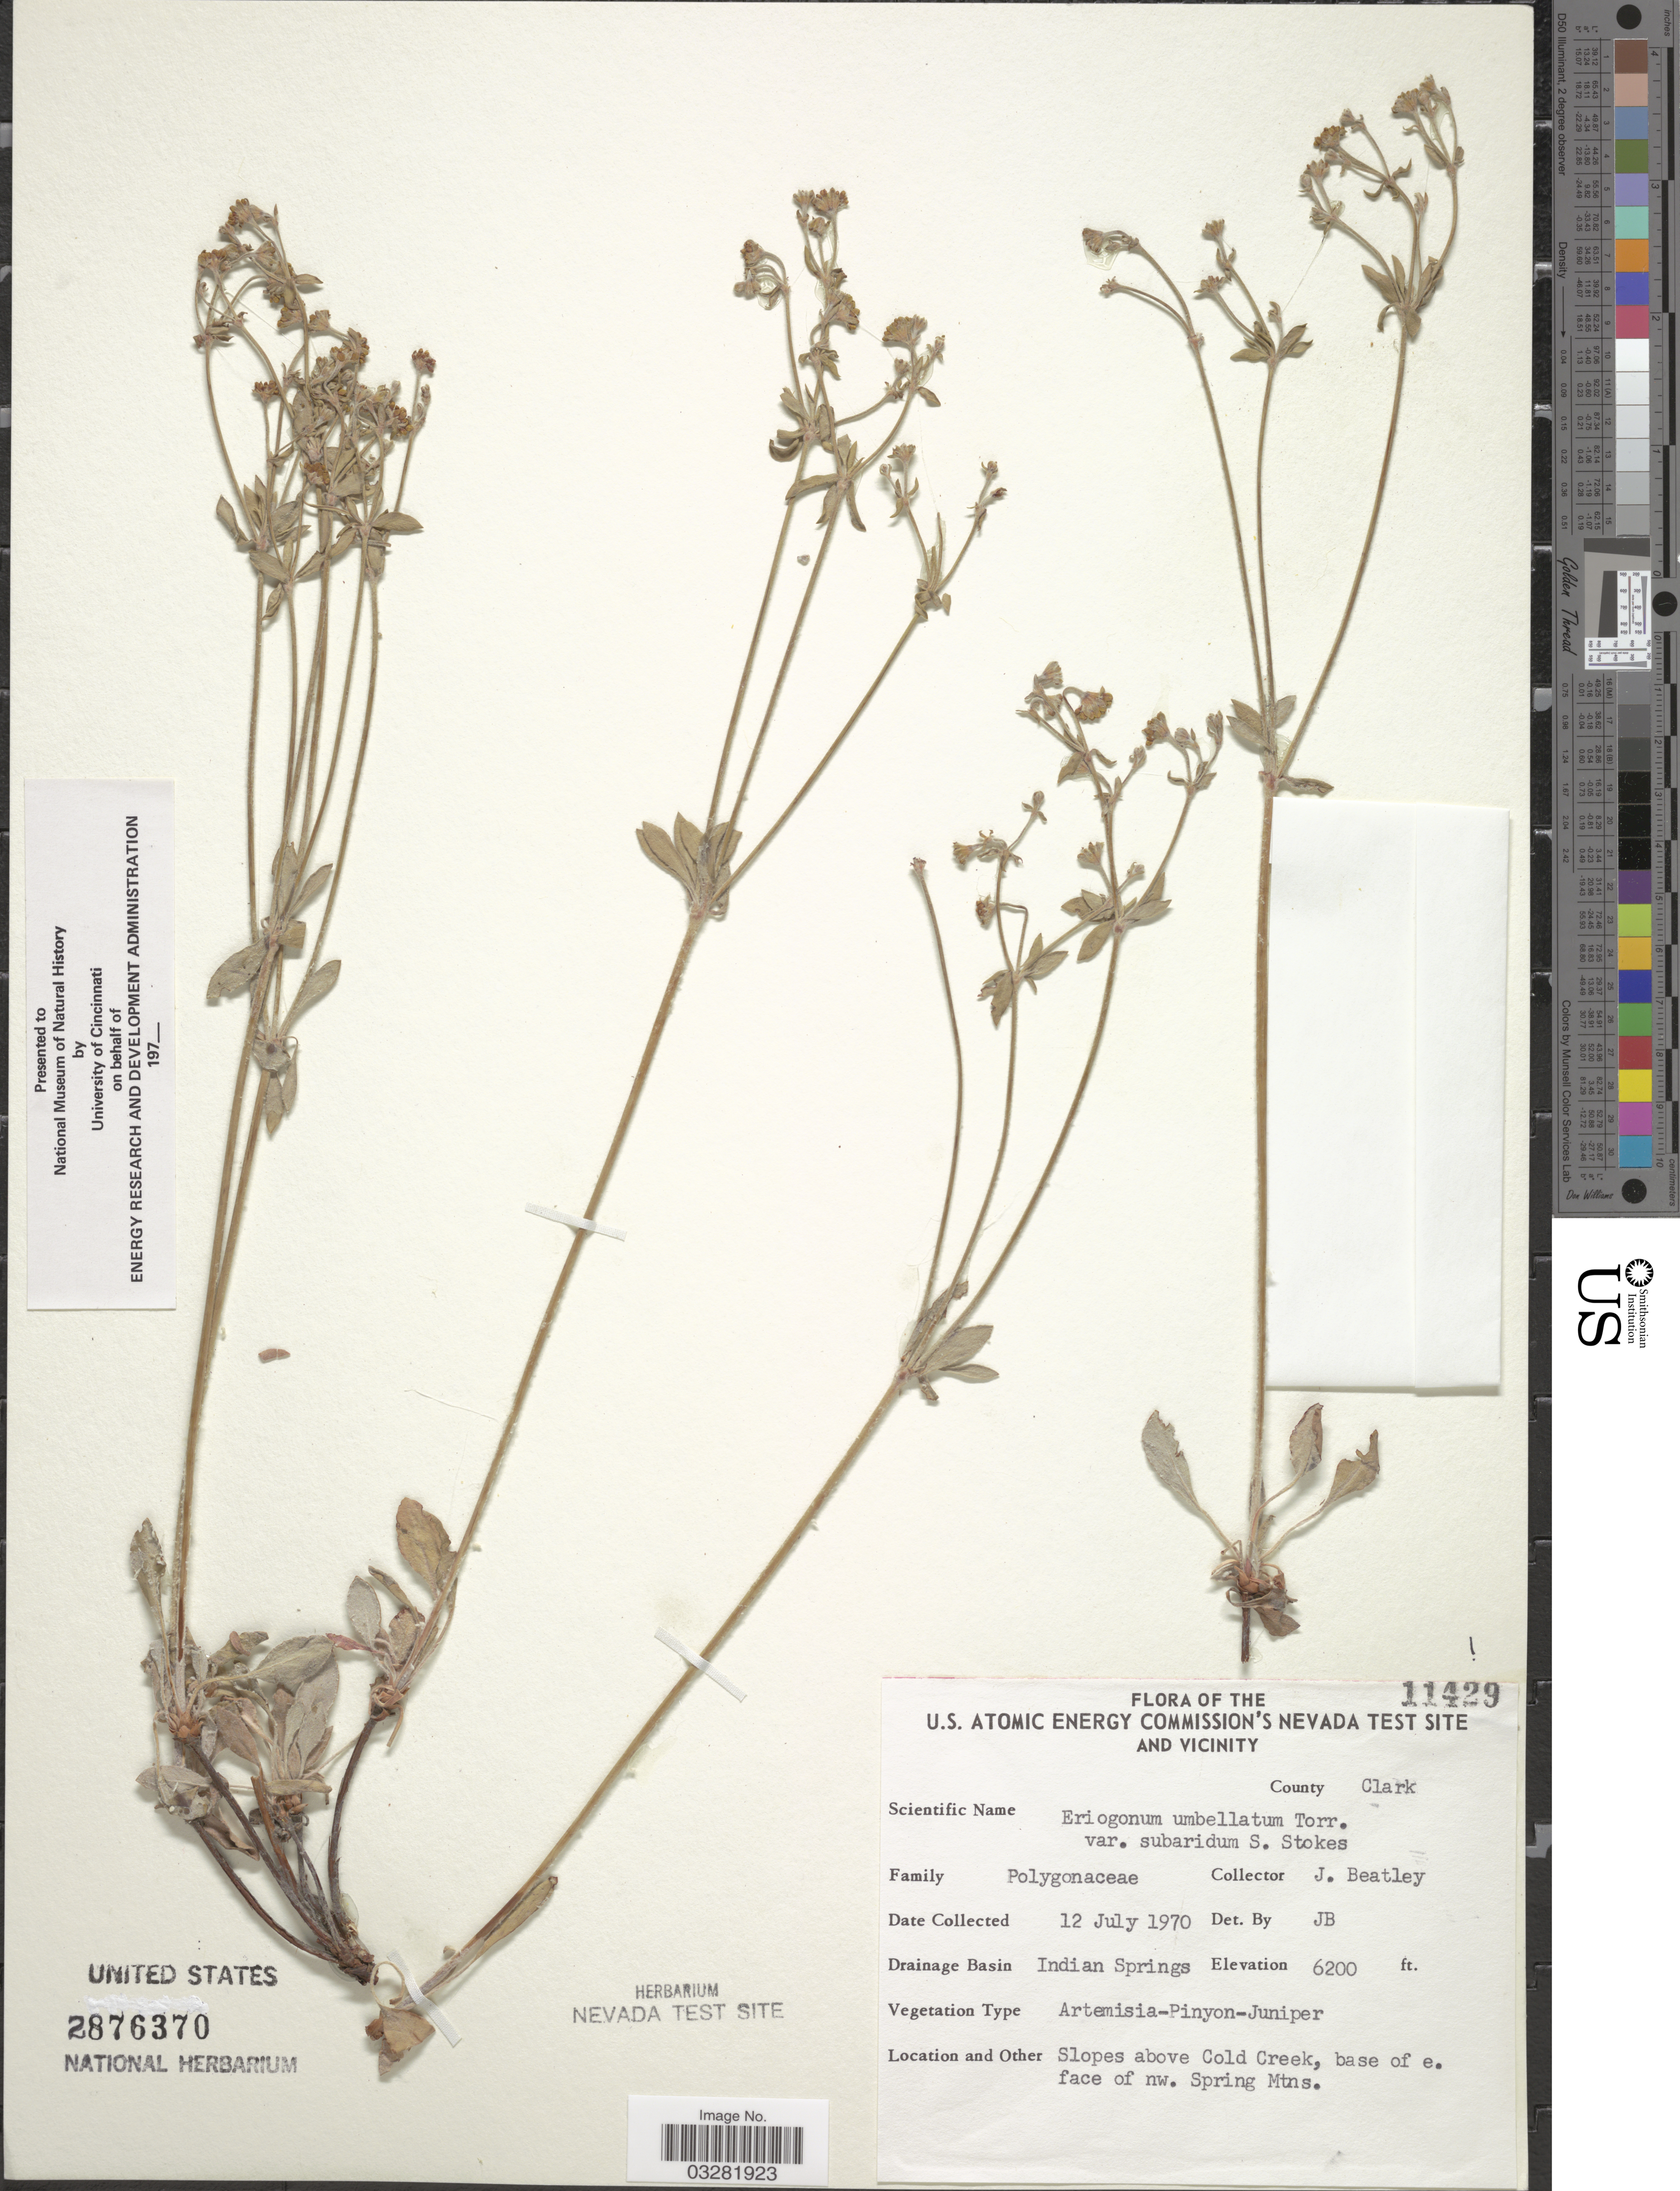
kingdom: Plantae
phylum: Tracheophyta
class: Magnoliopsida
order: Caryophyllales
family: Polygonaceae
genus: Eriogonum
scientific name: Eriogonum umbellatum var. subaridum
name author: S. Stokes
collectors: J. C. Beatley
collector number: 11429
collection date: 1970-07-12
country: United States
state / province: Nevada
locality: The U.S. Atomic Energy Commission's Nevada Test Site and Vicinity. County Clark. Drainage Basin Indian Springs. Slopes above Cold Creek, base of e. face of nw. Spring Mtns.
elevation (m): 1890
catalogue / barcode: US 2876370